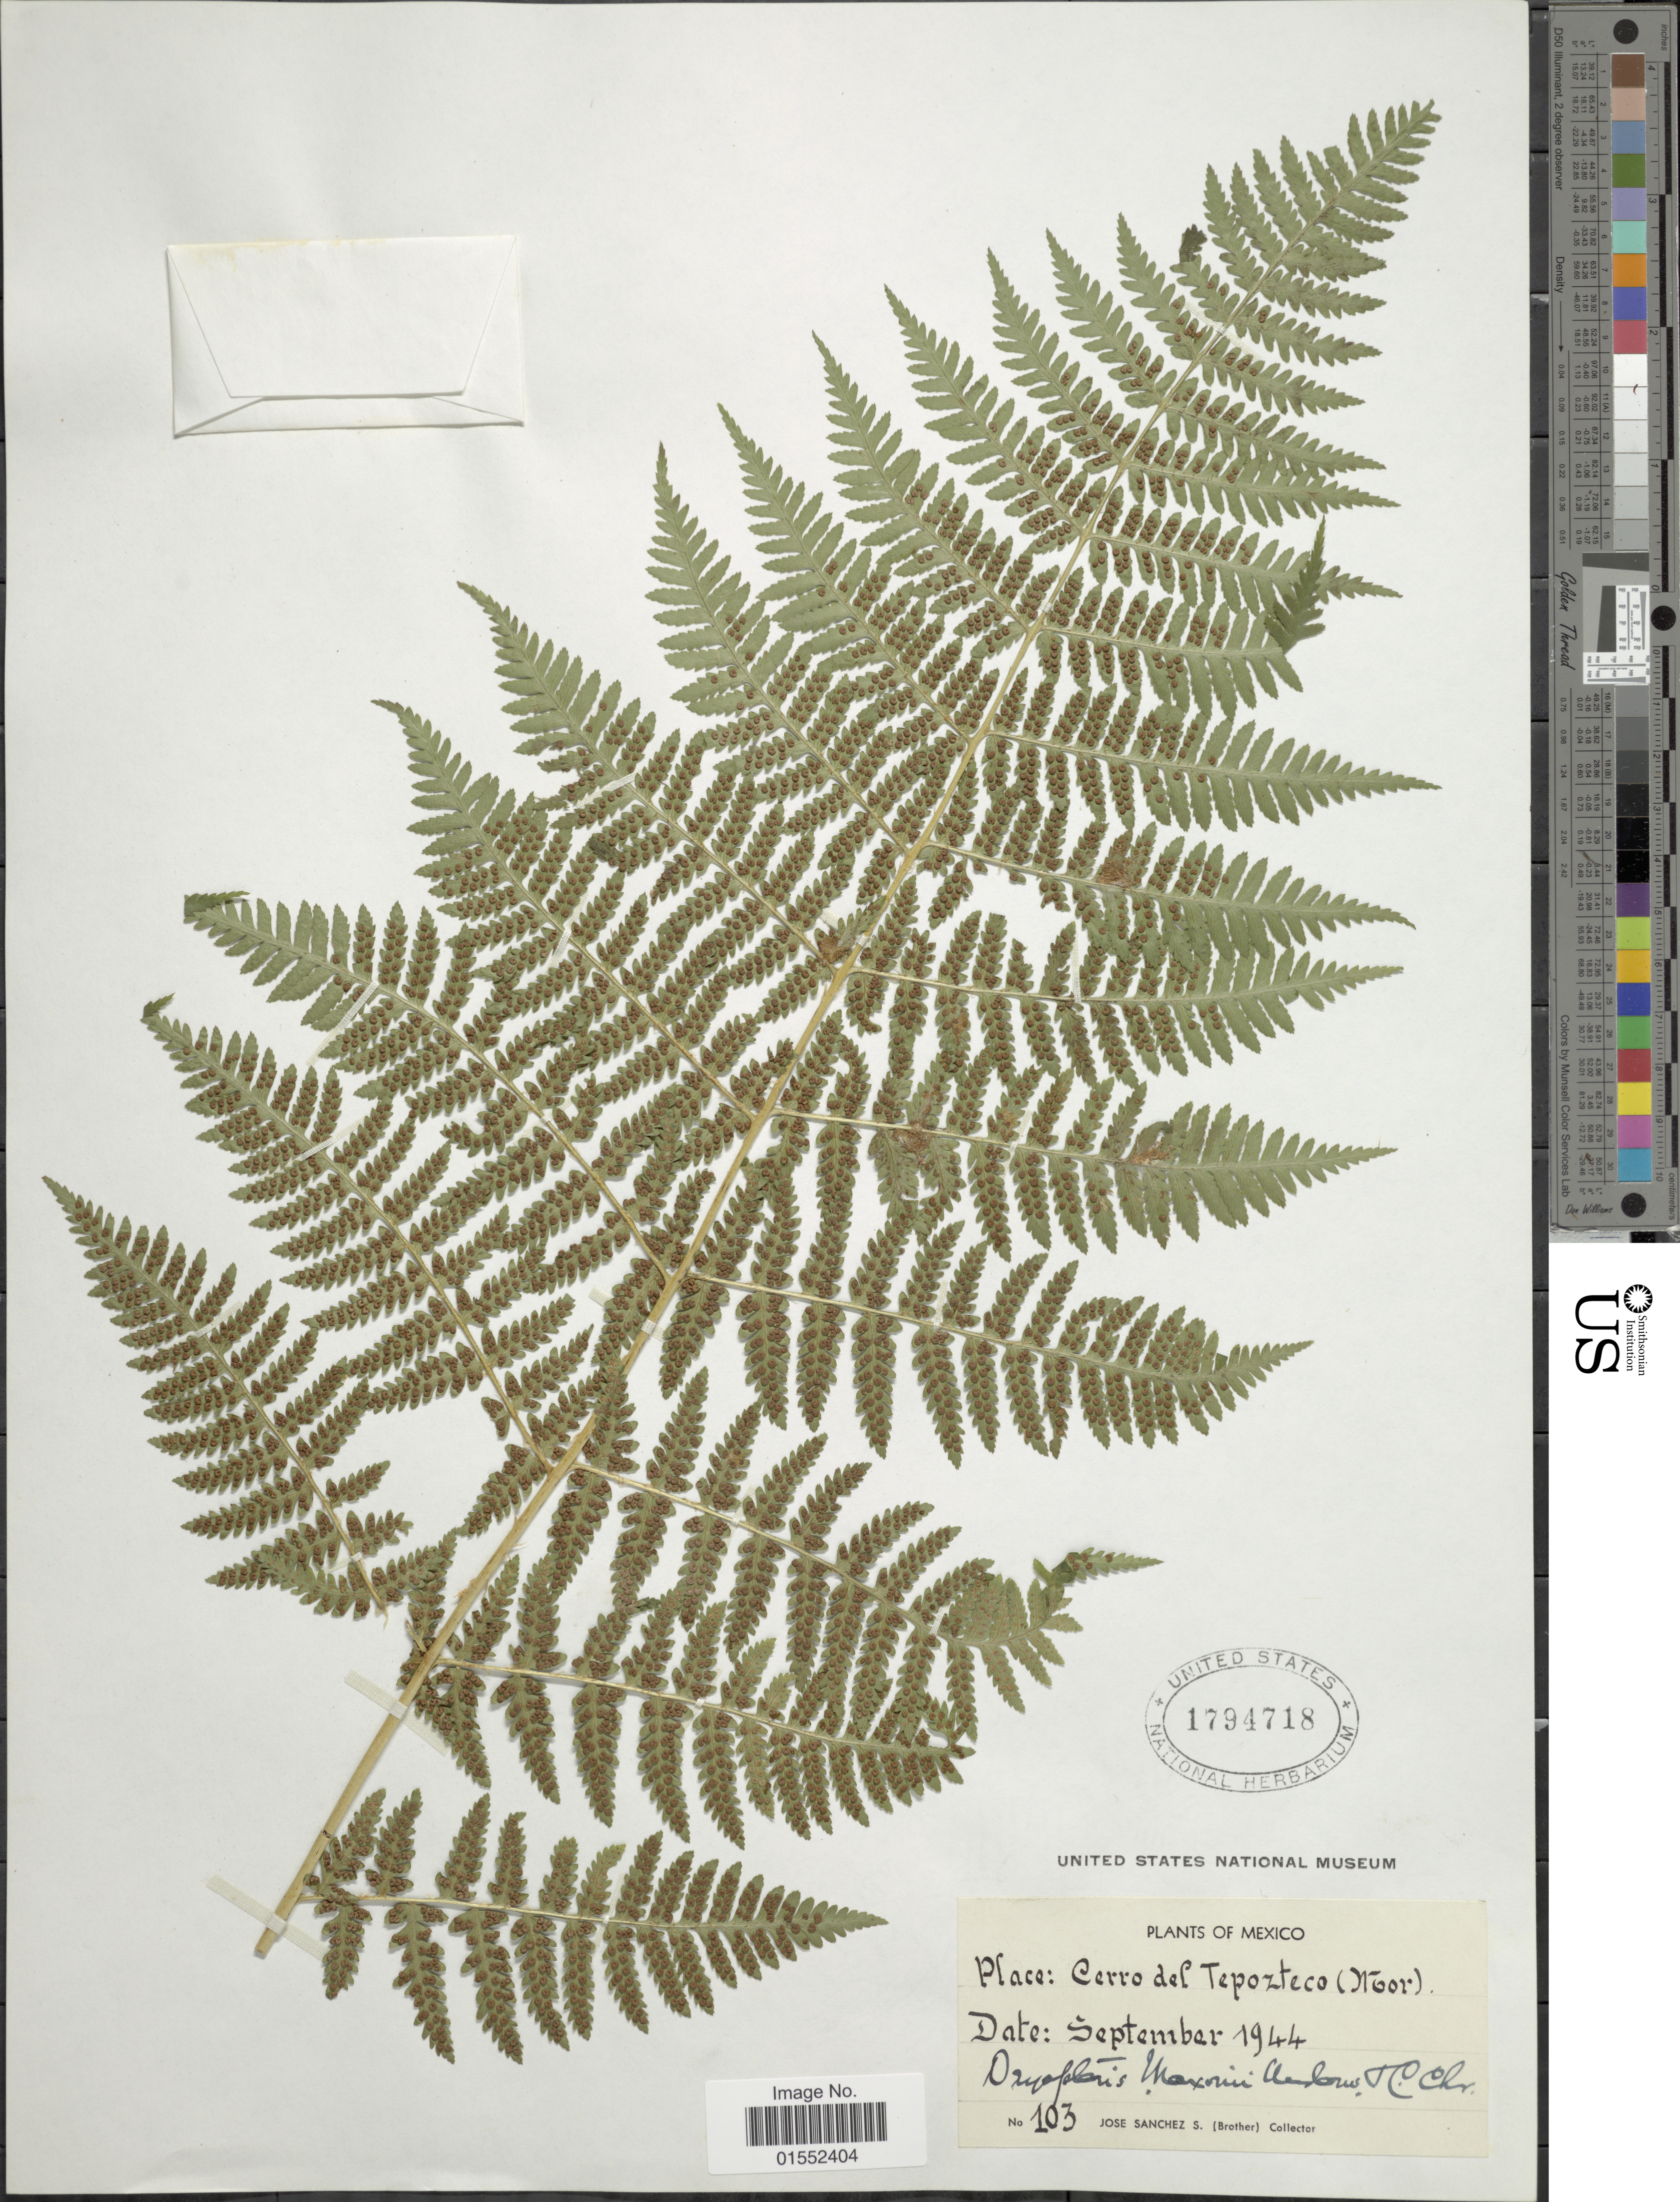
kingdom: Plantae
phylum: Tracheophyta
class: Polypodiopsida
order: Polypodiales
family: Dryopteridaceae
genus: Dryopteris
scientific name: Dryopteris maxonii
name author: Underw. & C. Chr.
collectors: J. Sanchez S.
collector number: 103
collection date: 1944-09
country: Mexico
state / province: Morelos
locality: Cerro del Tepozteco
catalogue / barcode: US 1794718